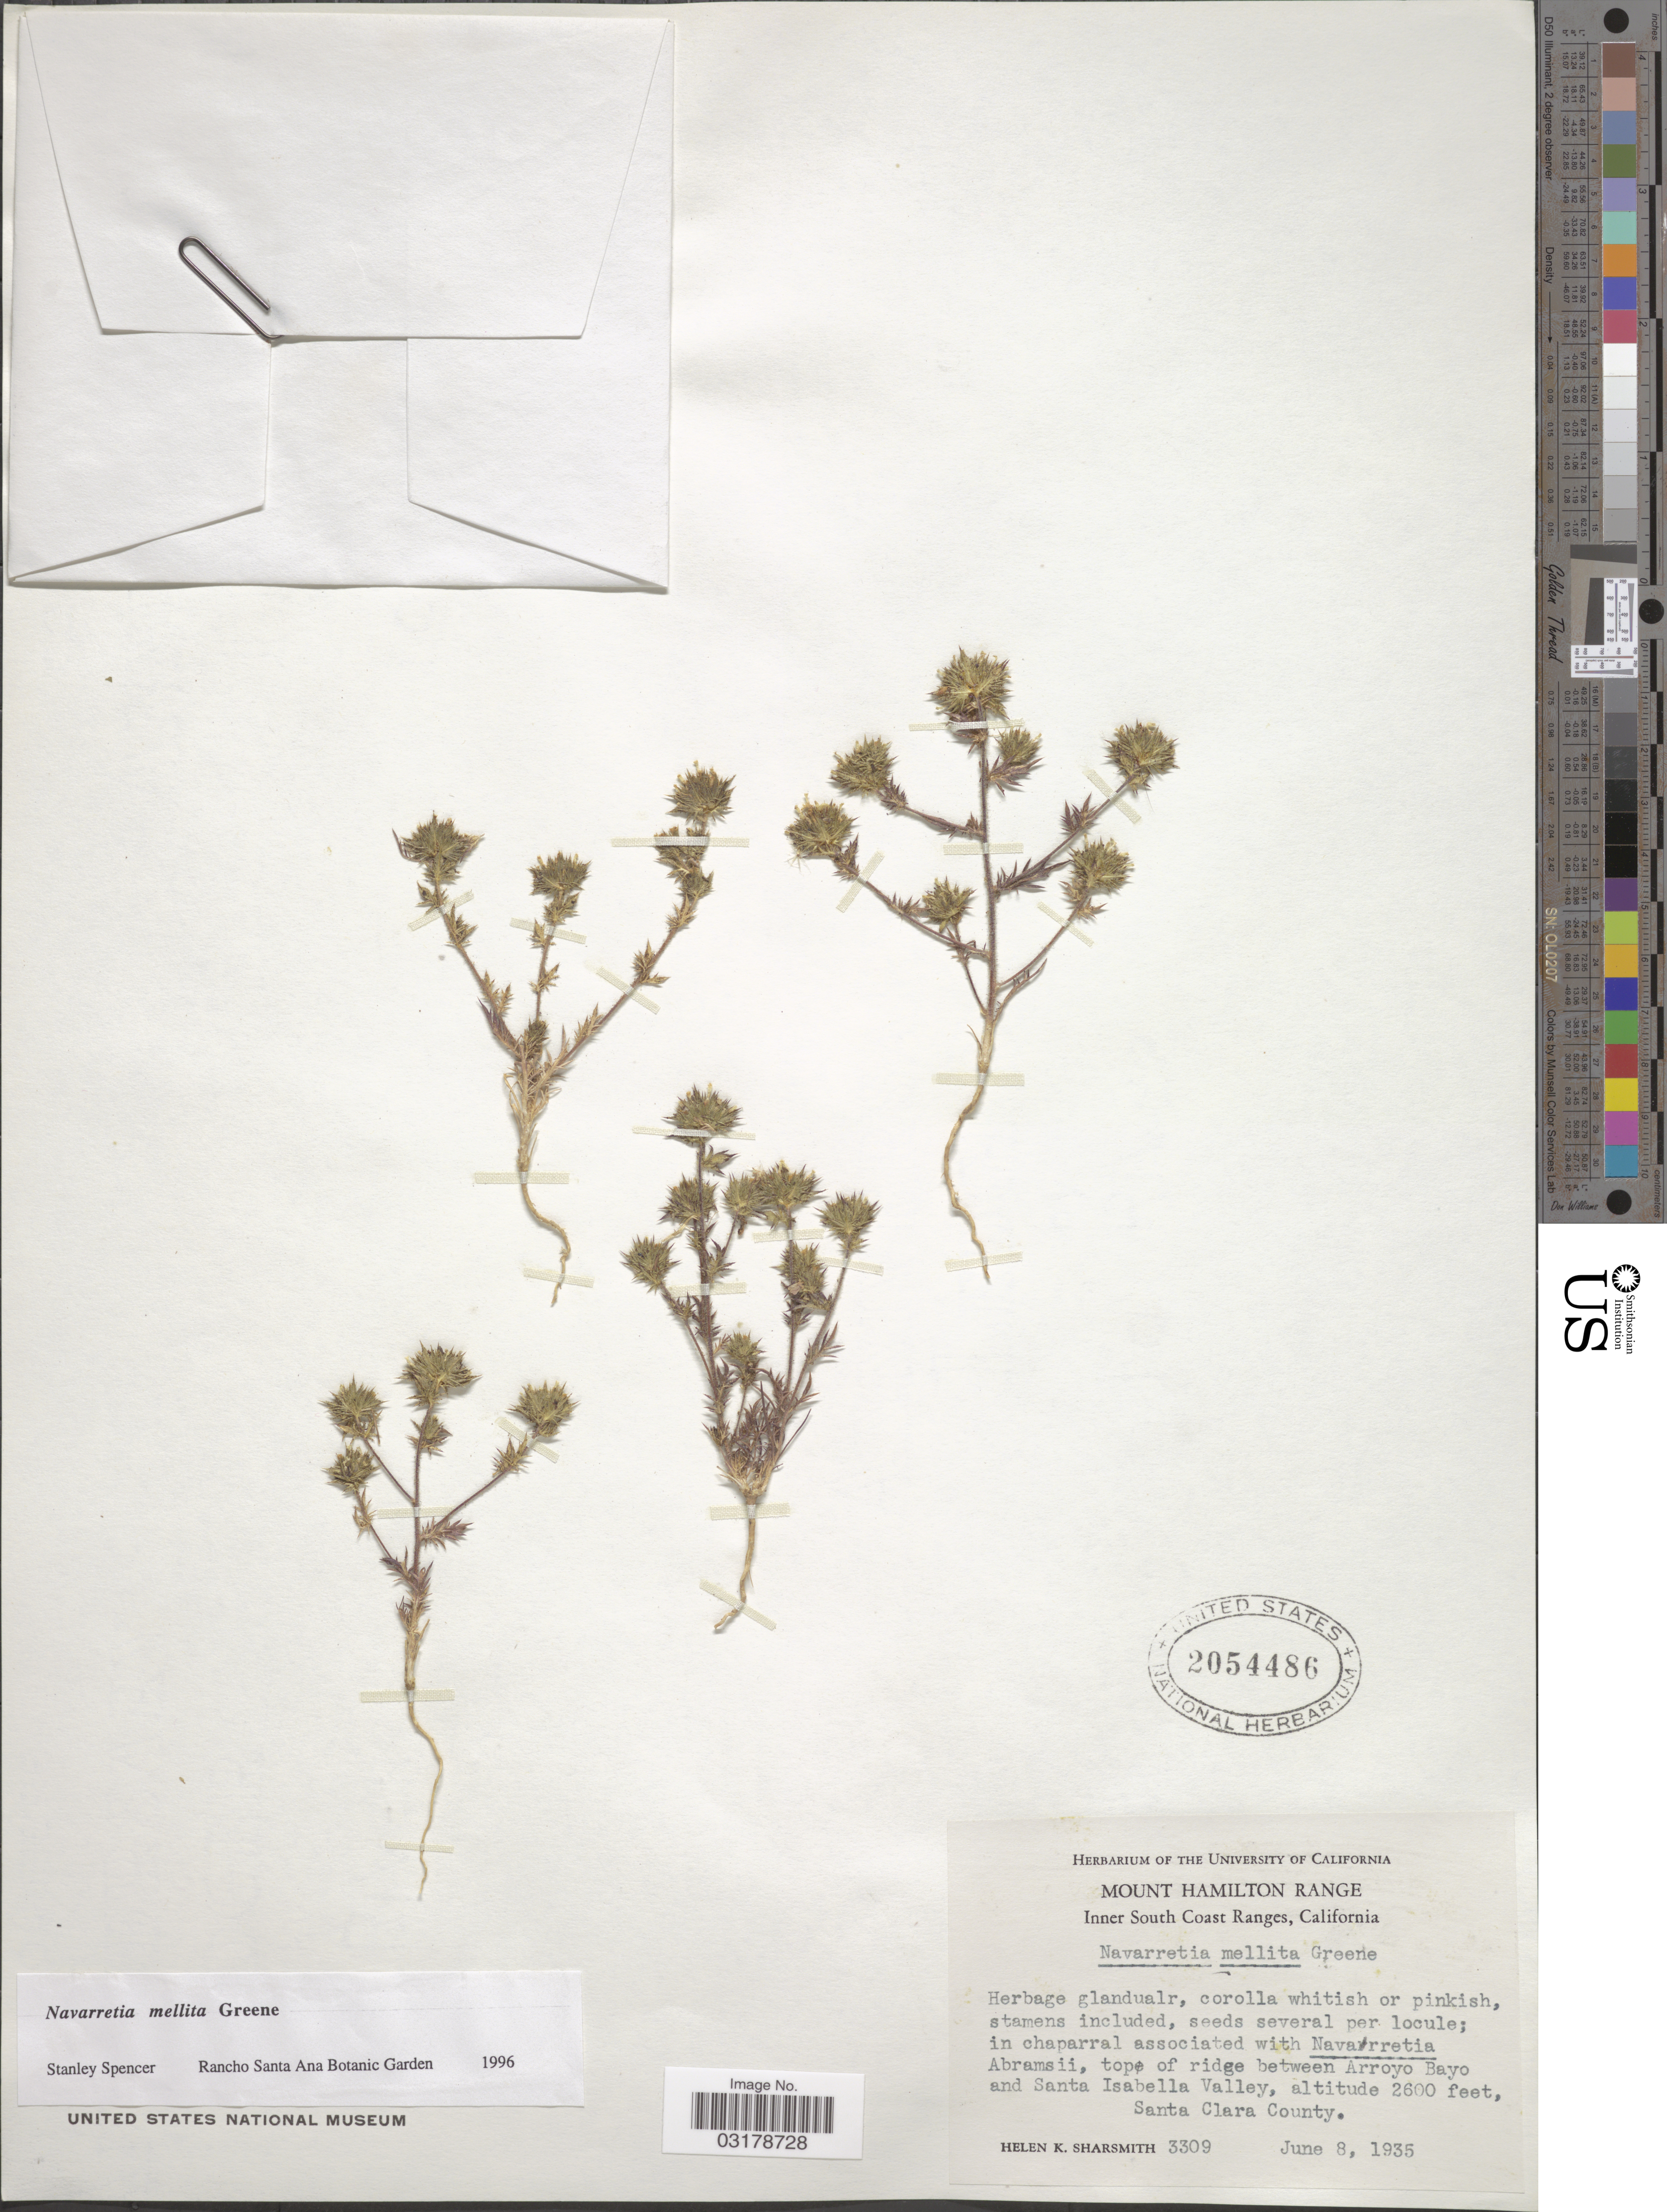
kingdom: Plantae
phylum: Tracheophyta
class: Magnoliopsida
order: Ericales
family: Polemoniaceae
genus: Navarretia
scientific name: Navarretia mellita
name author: Greene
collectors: H. Sharsmith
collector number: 3309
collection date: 1935-06-08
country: United States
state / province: California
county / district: Santa Clara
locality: Mount Hamilton Range. Inner South Coast Ranges. Abramsii, top of ridge between Arroyo Bayo and Santa Isabella Valley, Santa Clara County.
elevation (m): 792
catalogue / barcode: US 2054486